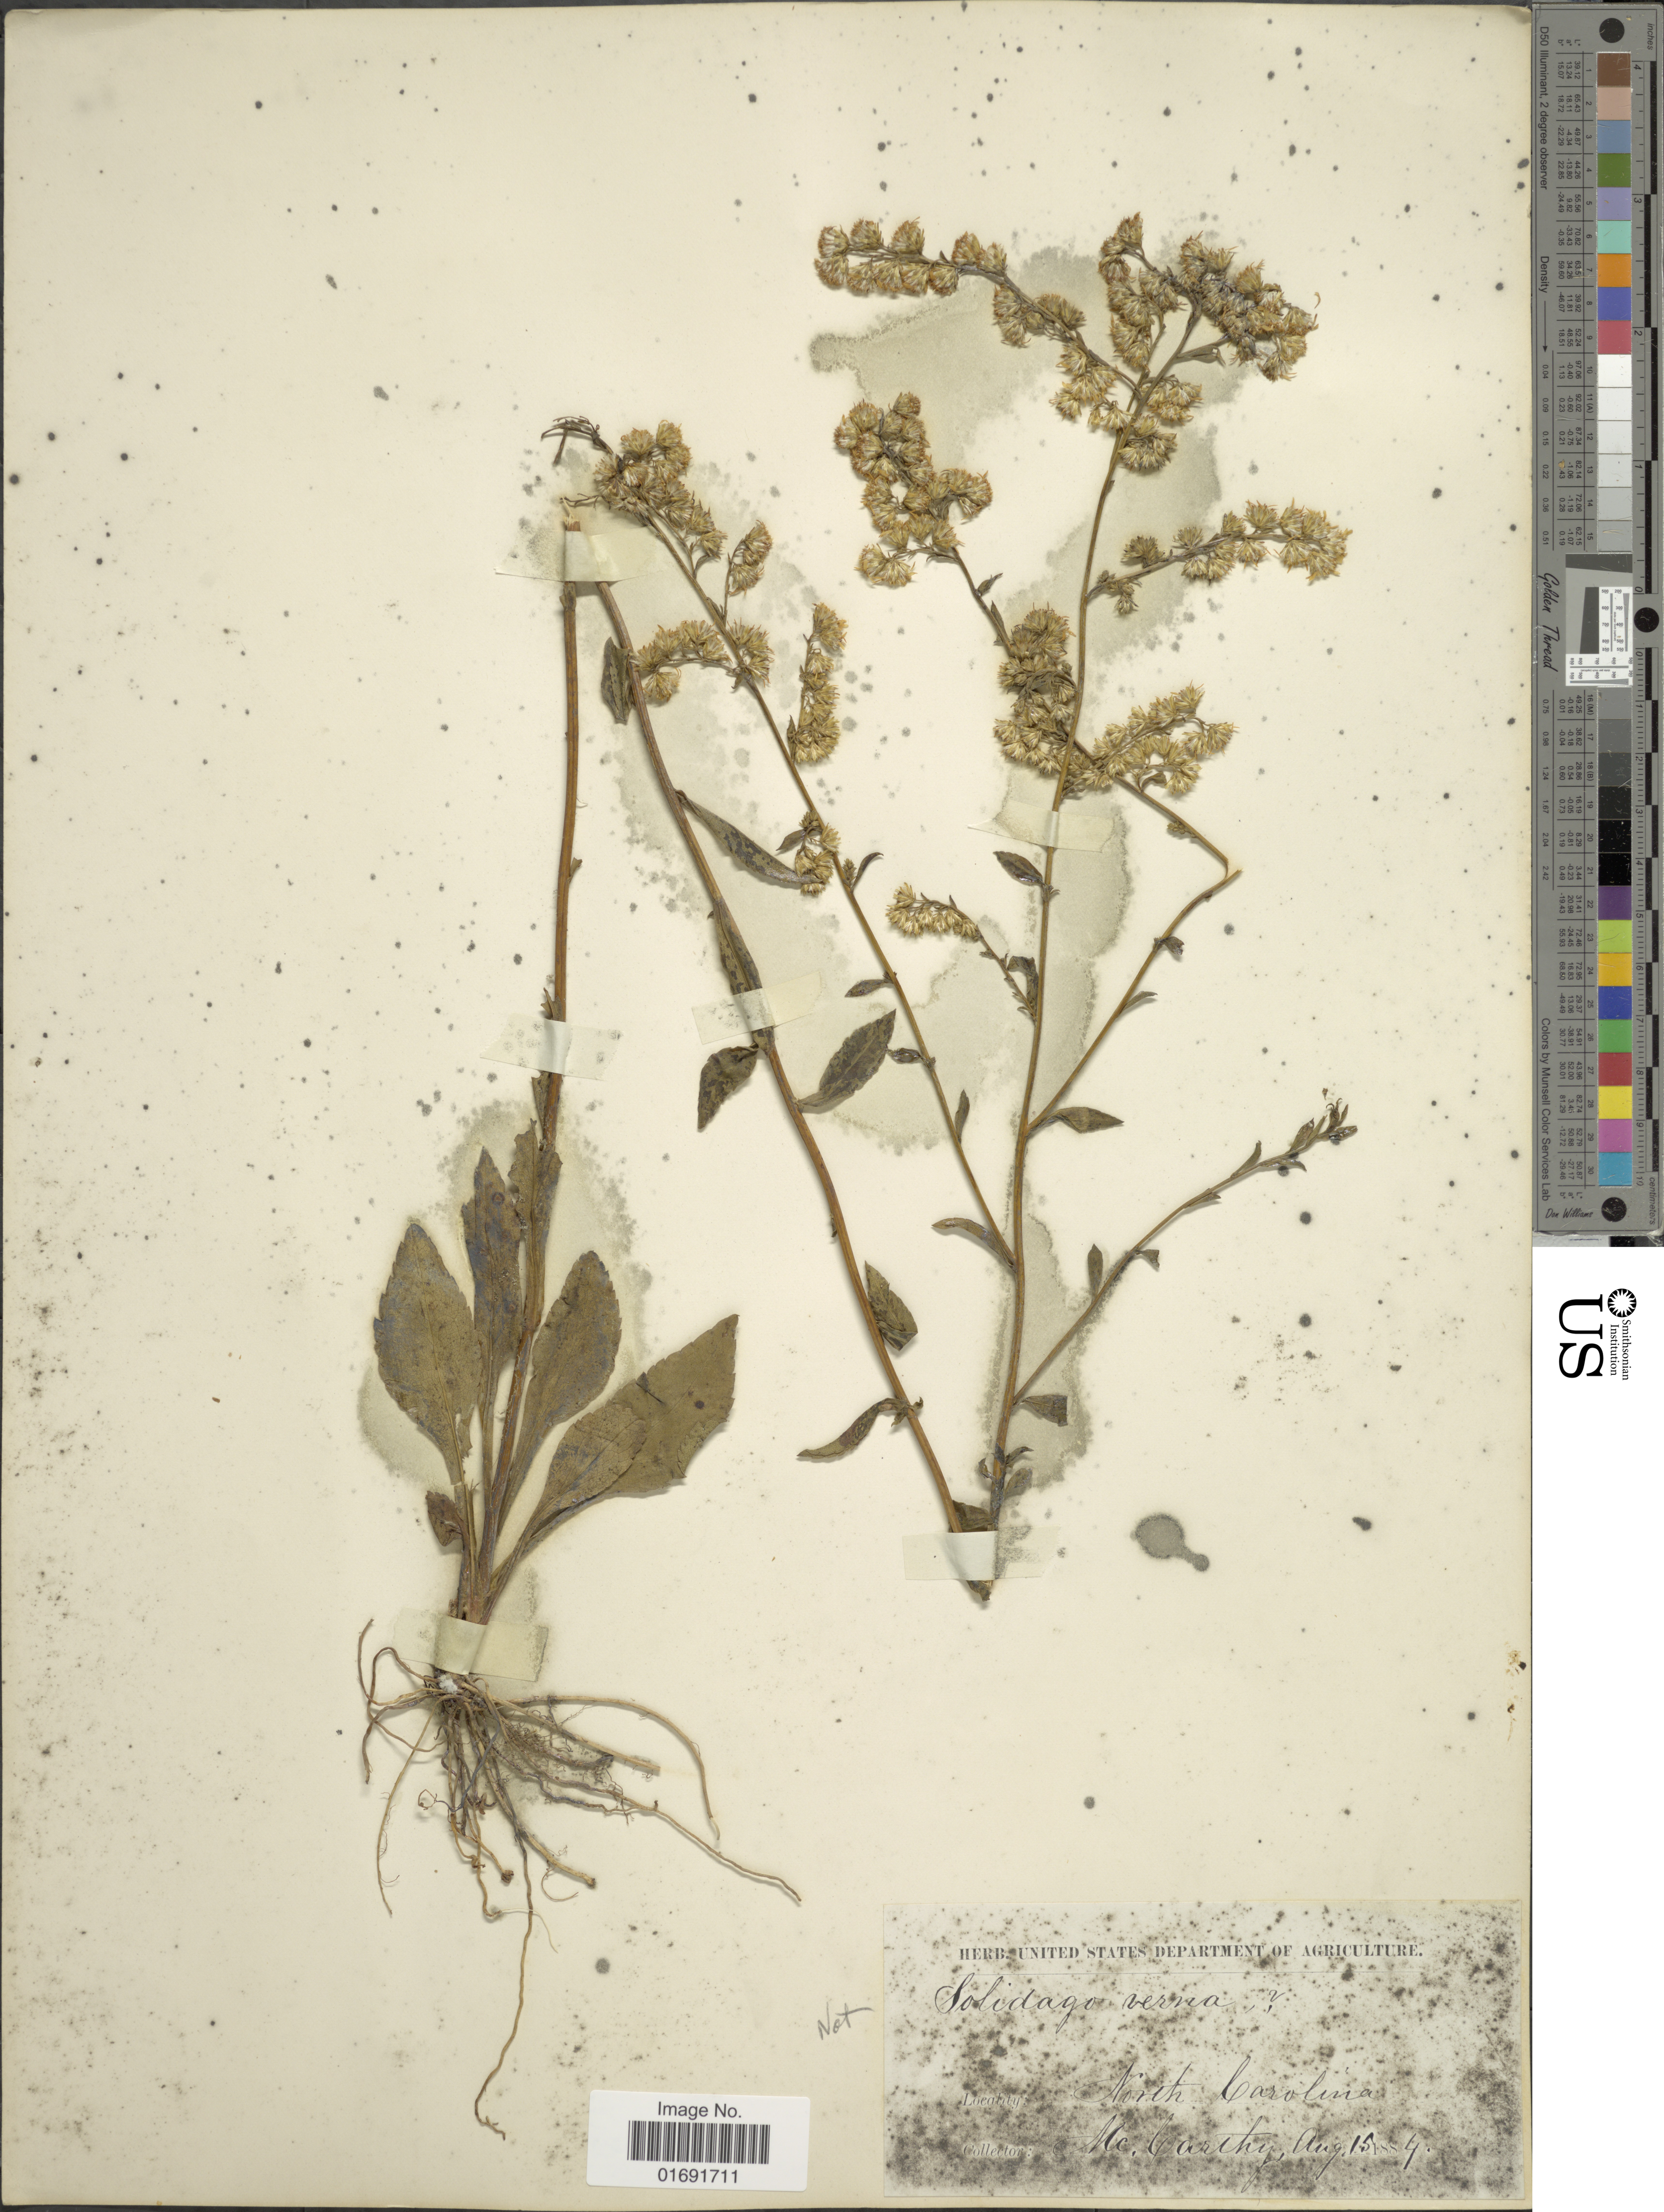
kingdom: Plantae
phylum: Tracheophyta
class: Magnoliopsida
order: Asterales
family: Asteraceae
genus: Solidago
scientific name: Solidago verna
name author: M.A. Curtis ex Torr. & A. Gray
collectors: -- McCarthy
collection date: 1884-08-15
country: United States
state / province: North Carolina